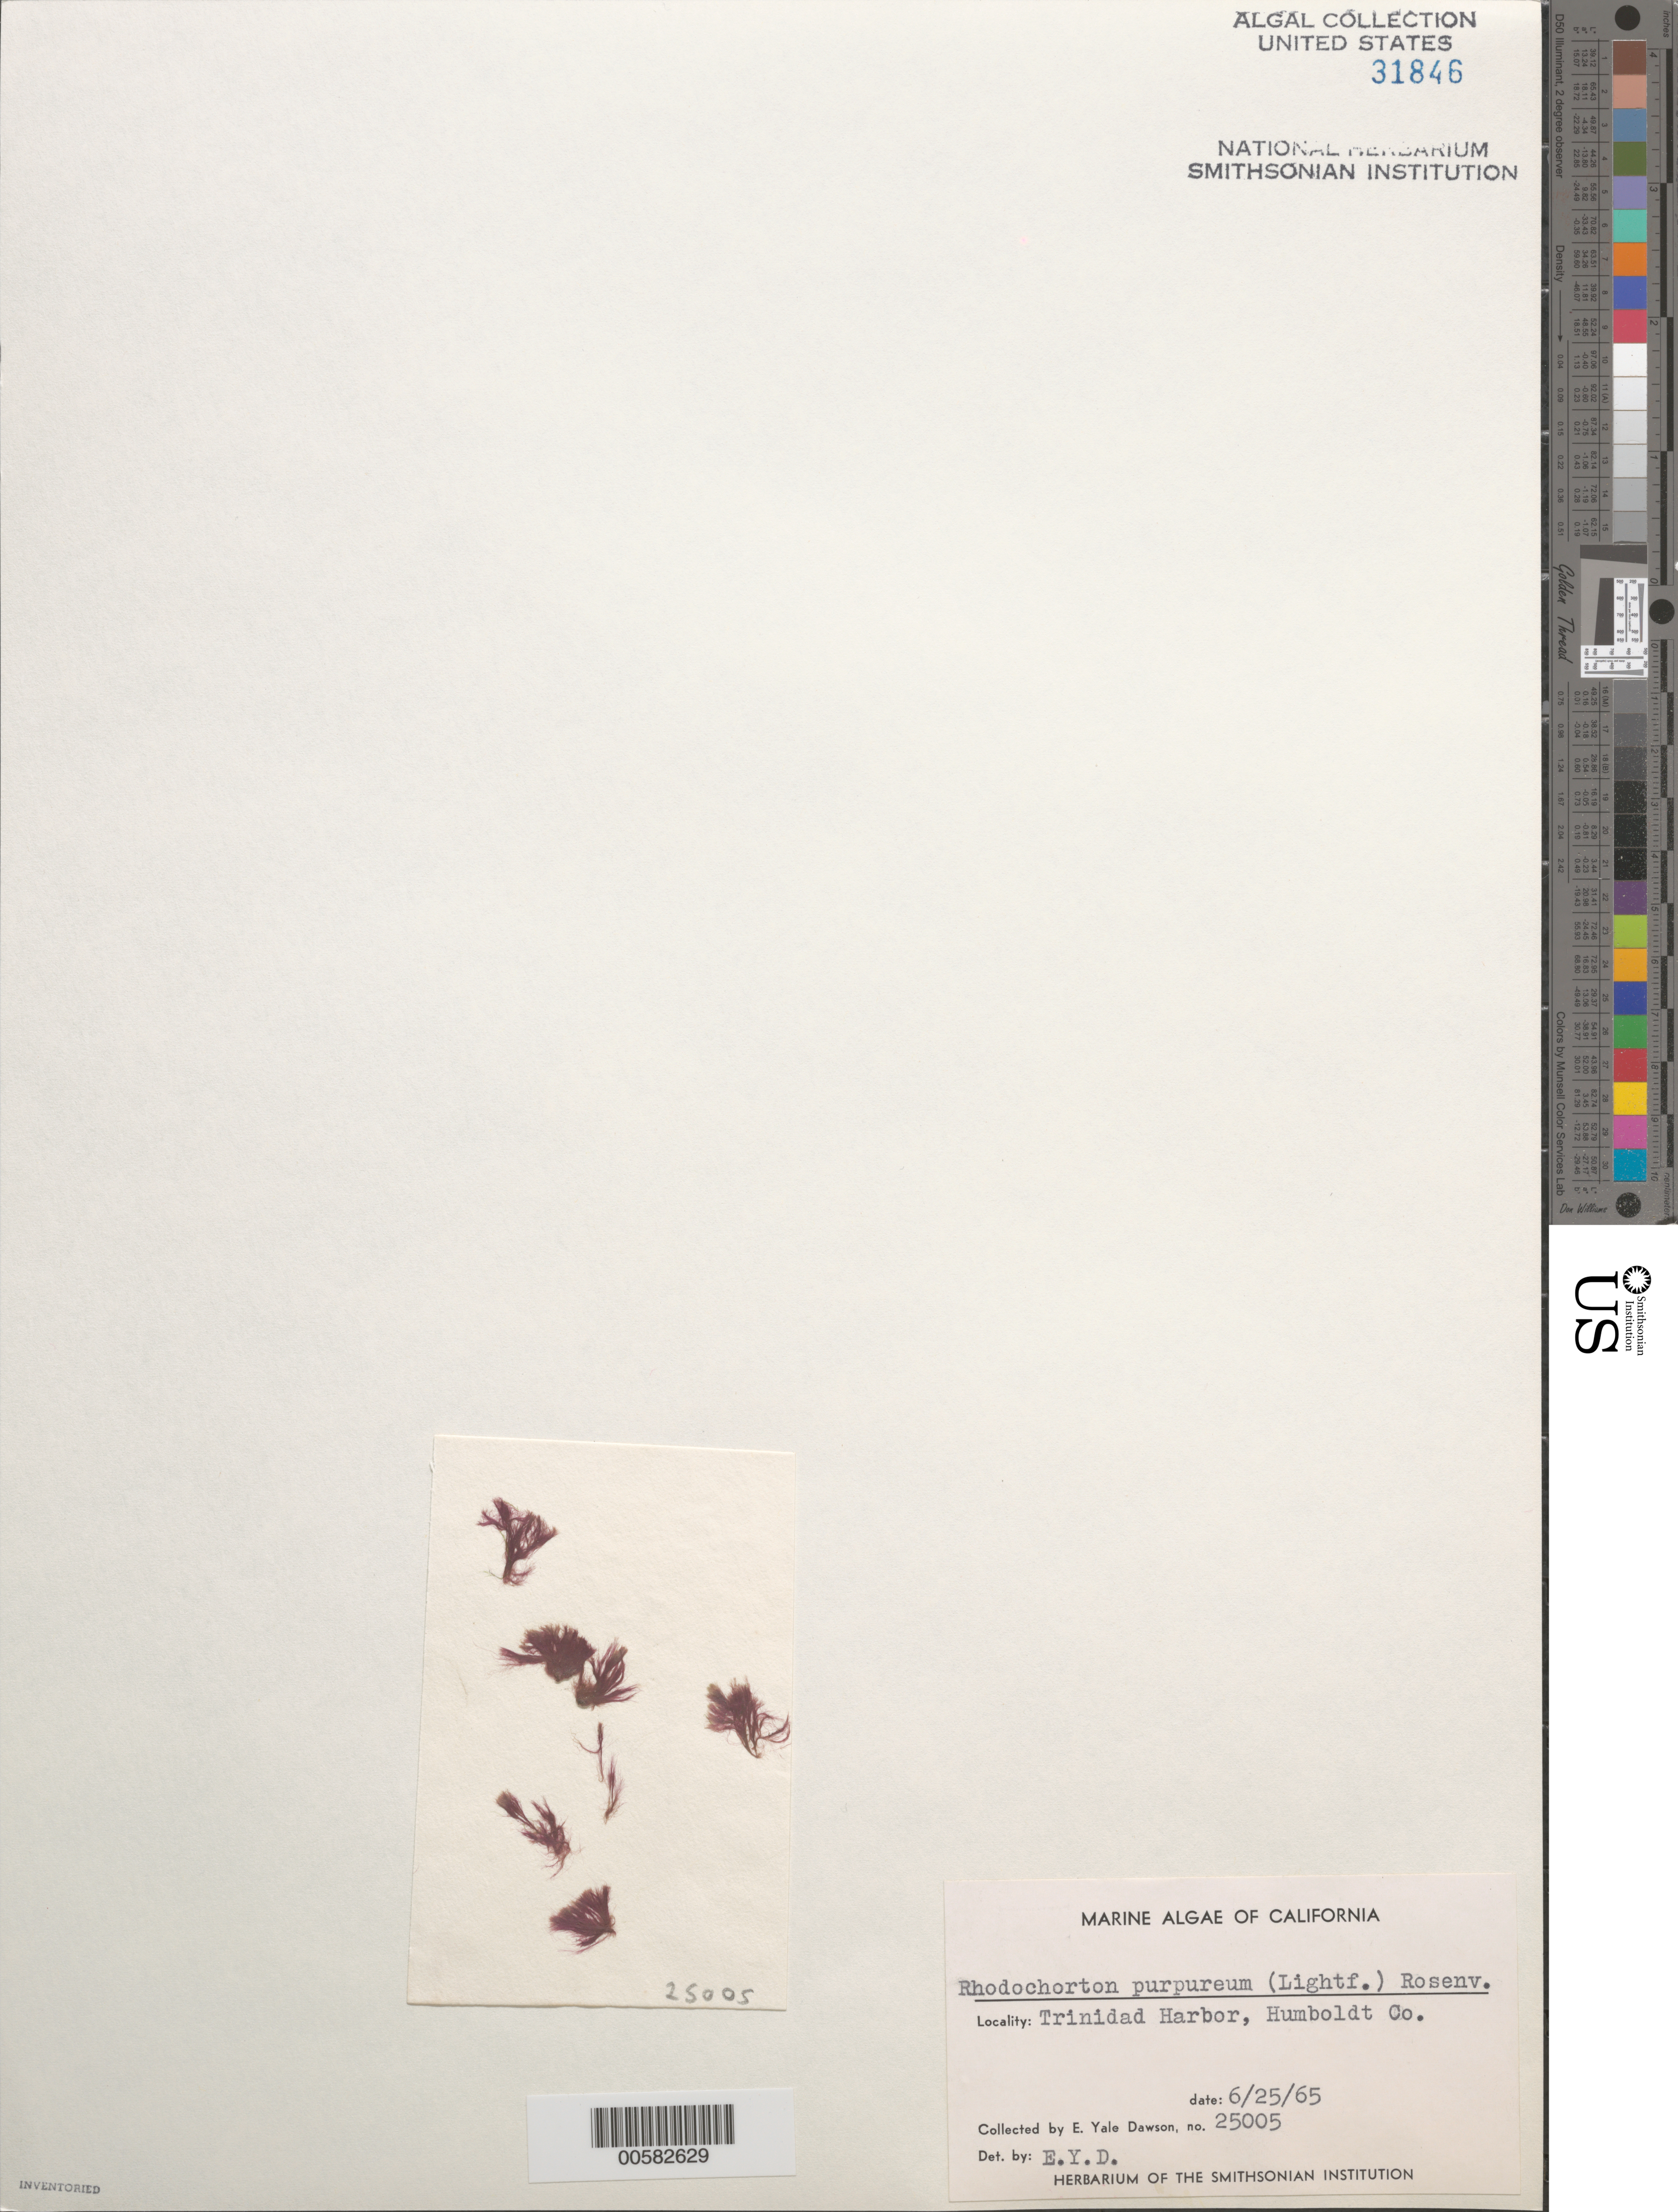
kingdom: Plantae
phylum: Rhodophyta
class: Florideophyceae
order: Acrochaetiales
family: Rhodochortonaceae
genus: Rhodochorton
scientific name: Rhodochorton purpureum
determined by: Dawson, E. Y.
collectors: E. Y. Dawson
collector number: EYD 25005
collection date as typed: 25 Jun 1965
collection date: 1965-06-25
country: United States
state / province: California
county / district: Humboldt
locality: Trinidad Harbor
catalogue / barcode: US 31846